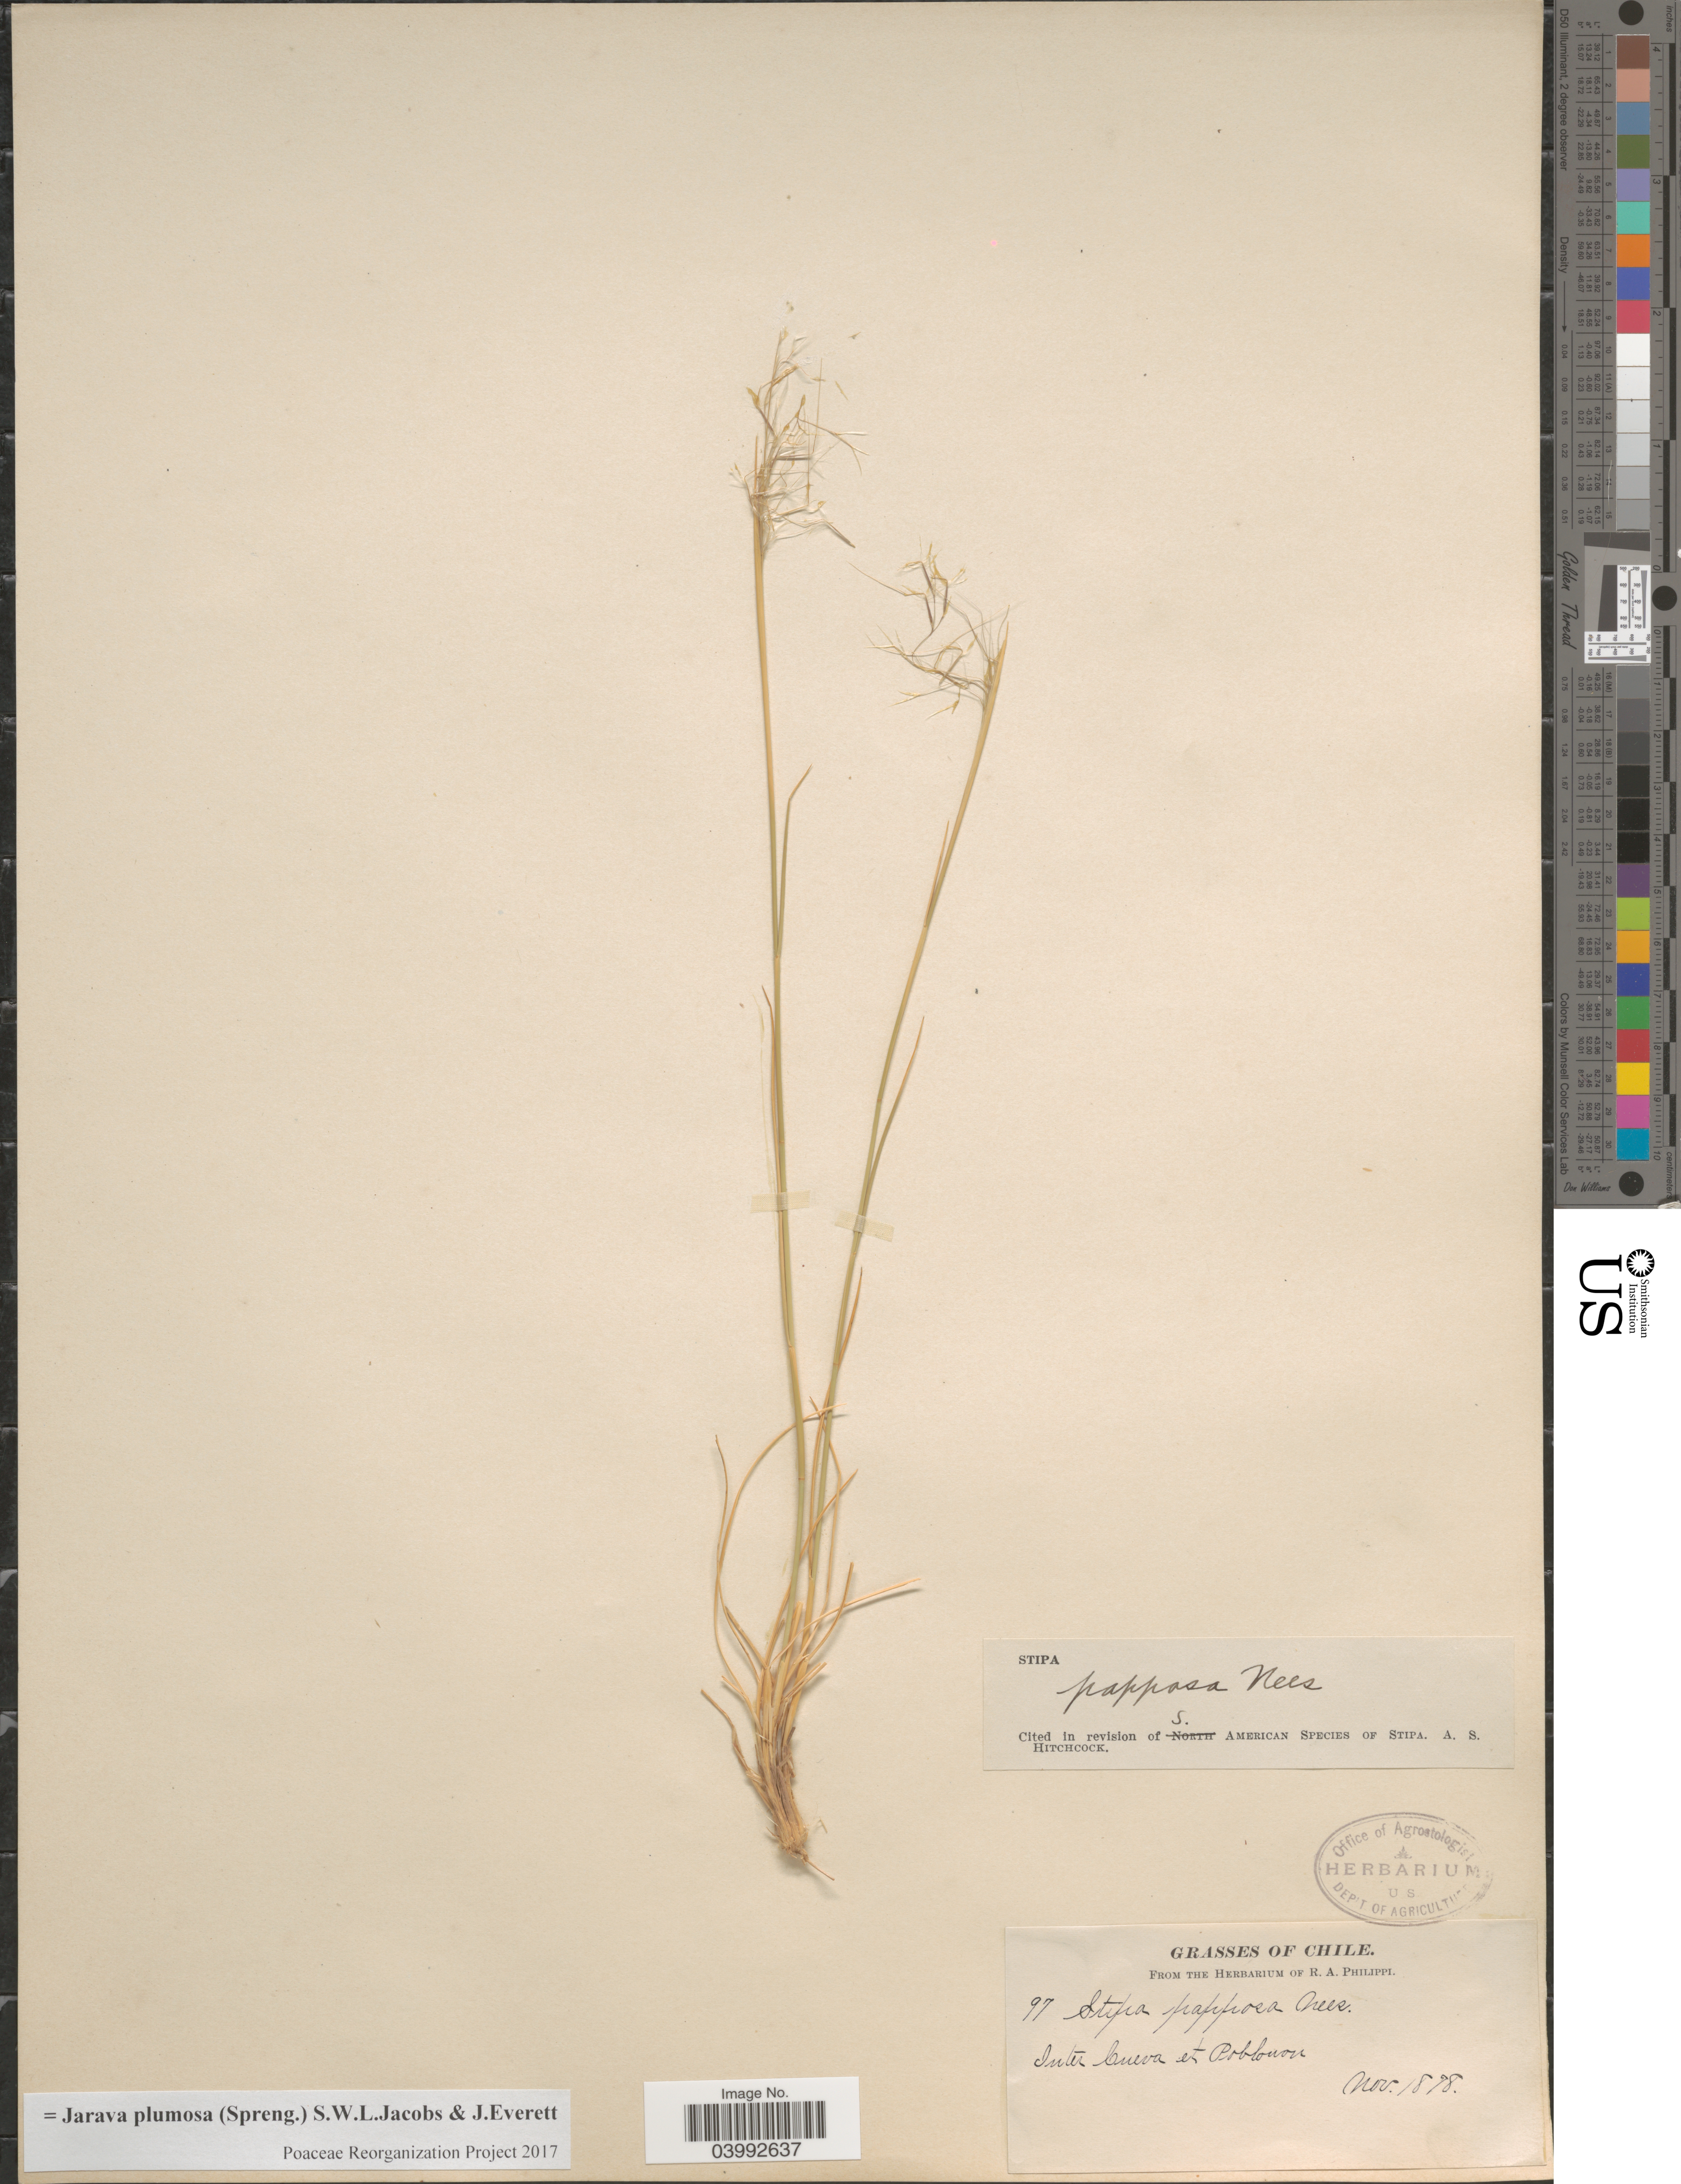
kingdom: Plantae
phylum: Tracheophyta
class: Liliopsida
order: Poales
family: Poaceae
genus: Stipa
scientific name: Stipa papposa Nees, nom. illeg.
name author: Nees in Mart.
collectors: ex. herb. R.A. Philippi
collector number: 97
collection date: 1878-11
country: Chile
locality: Inter Cueva et Poblacion.